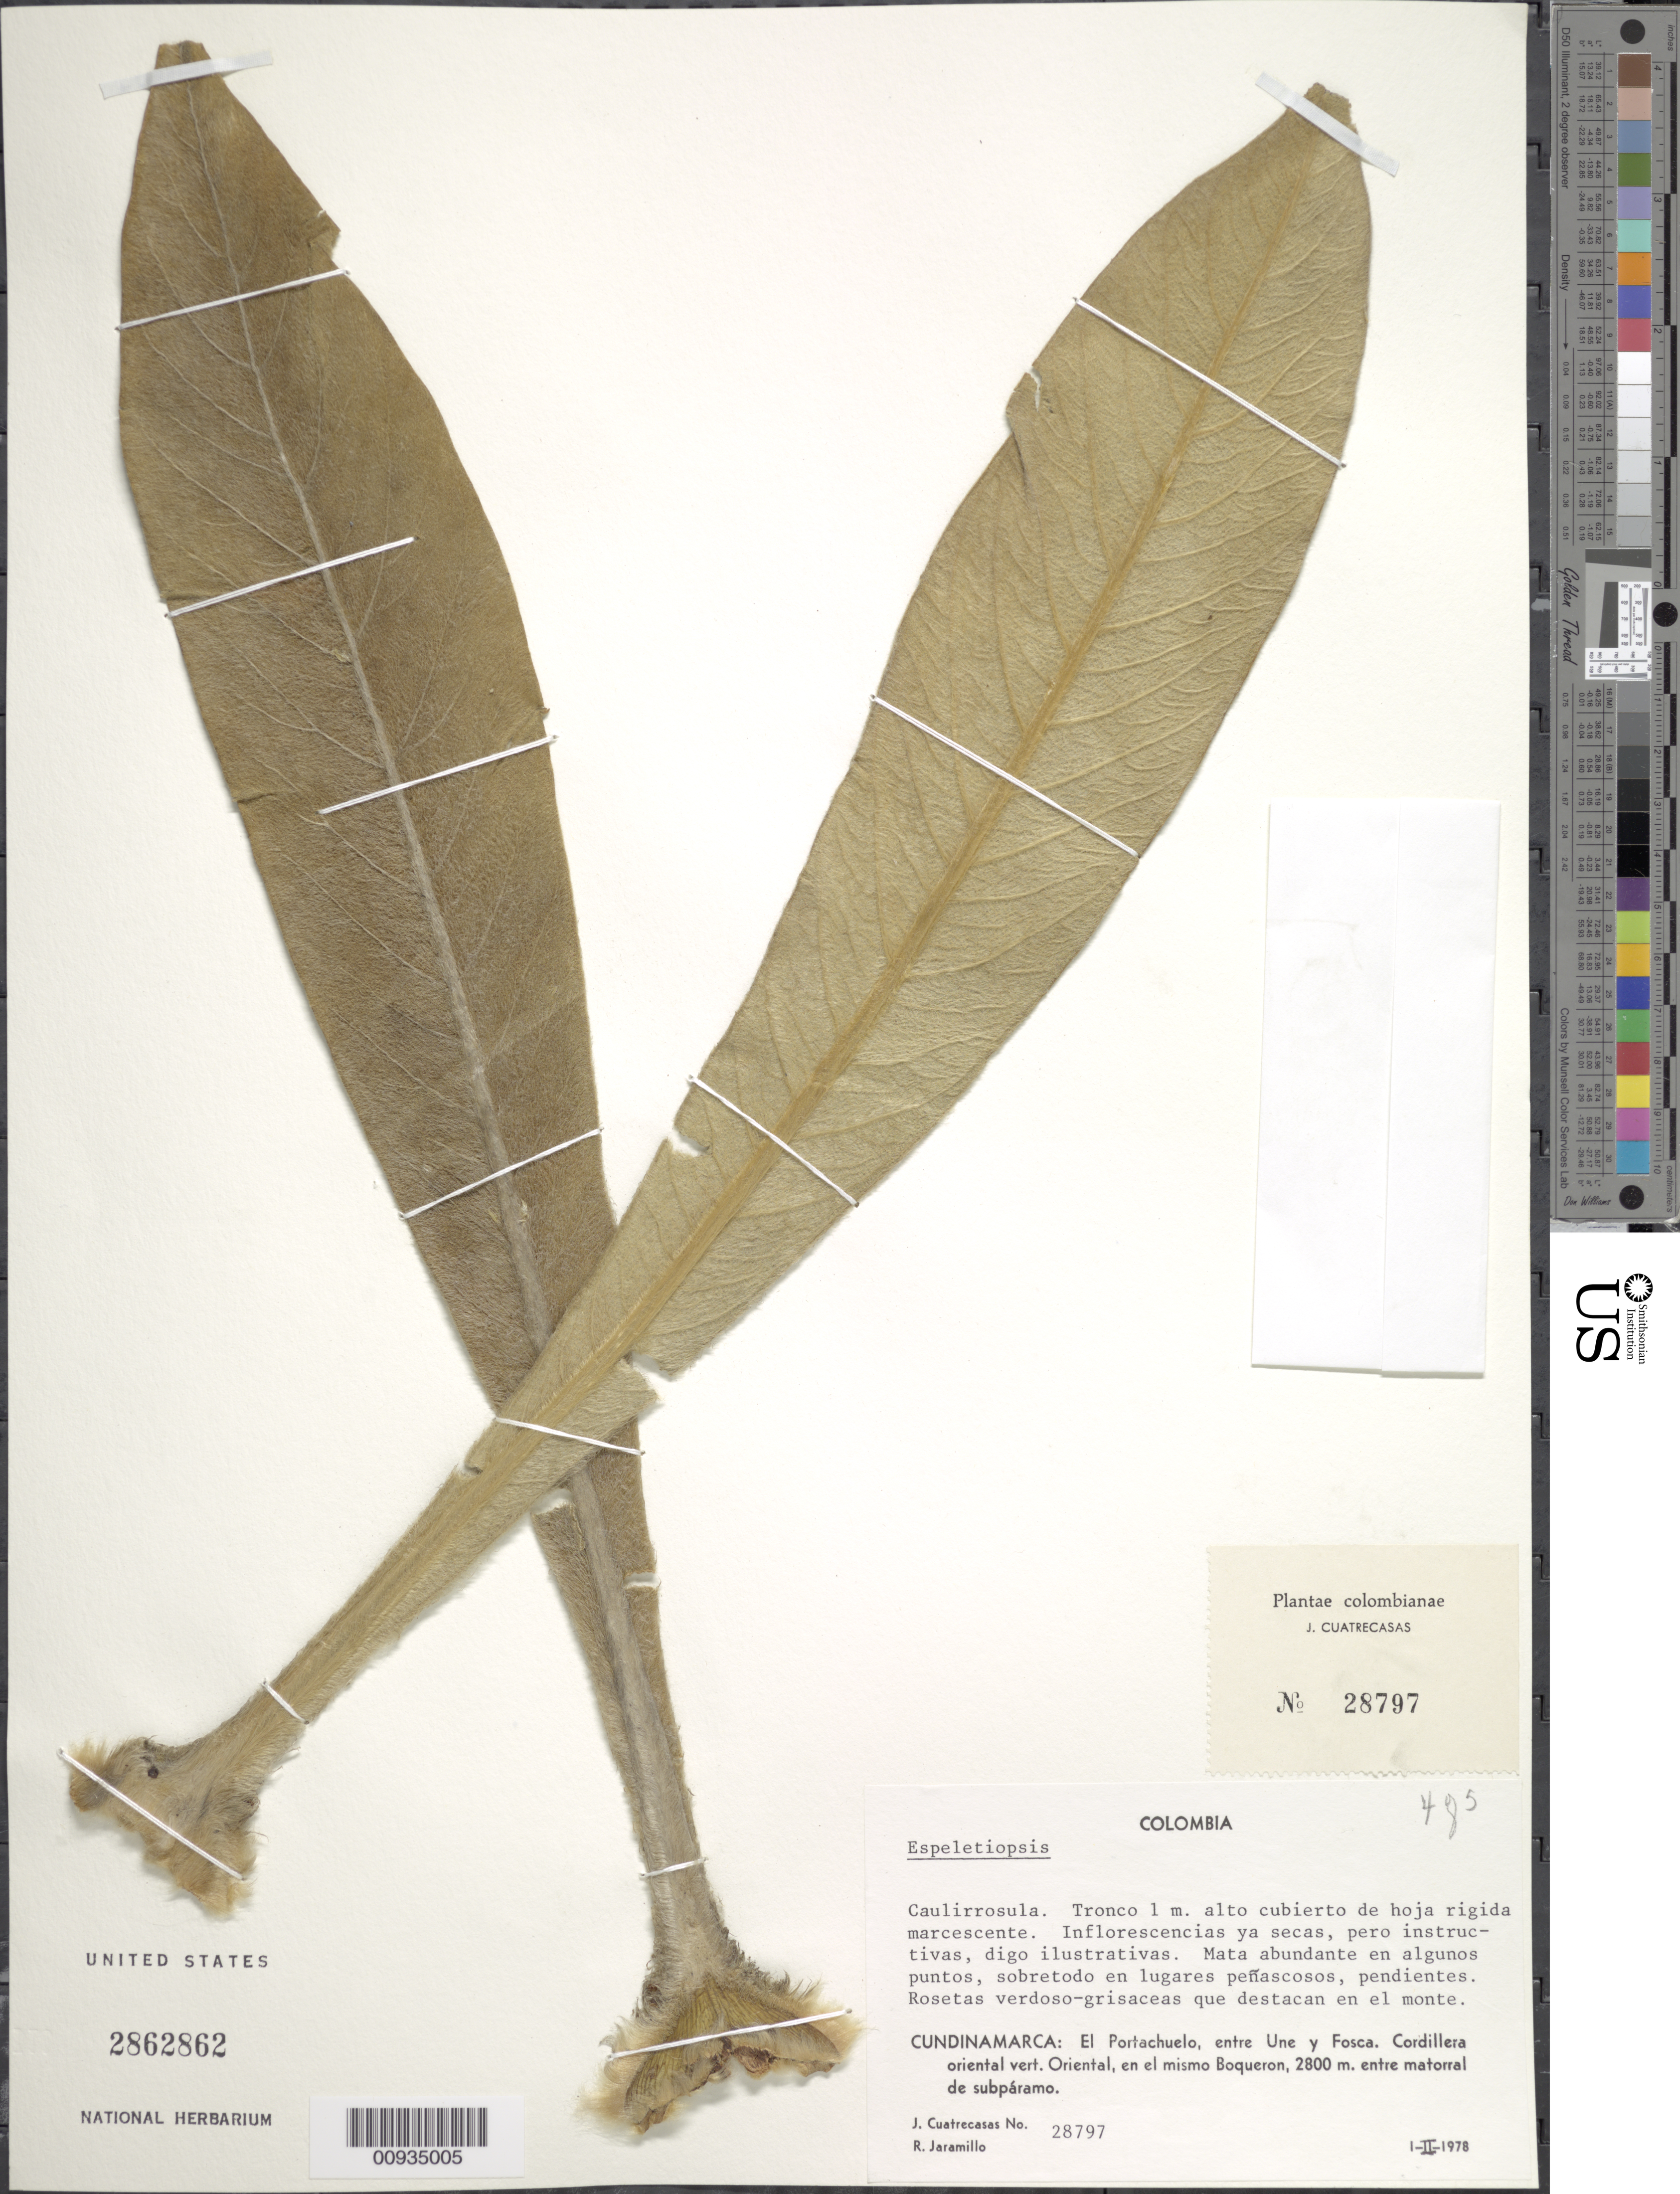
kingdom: Plantae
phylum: Tracheophyta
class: Magnoliopsida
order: Asterales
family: Asteraceae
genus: Espeletiopsis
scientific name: Espeletiopsis sp.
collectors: J. Cuatrecasas & R. Jaramillo M.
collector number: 28797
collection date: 1978-02-01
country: Colombia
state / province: Cundinamarca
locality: El Portachuelo, entre Une y Fosca, Cordillera Oriental vert. Oriental, en el mismo Boqueron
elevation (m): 2800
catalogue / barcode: US 2862862